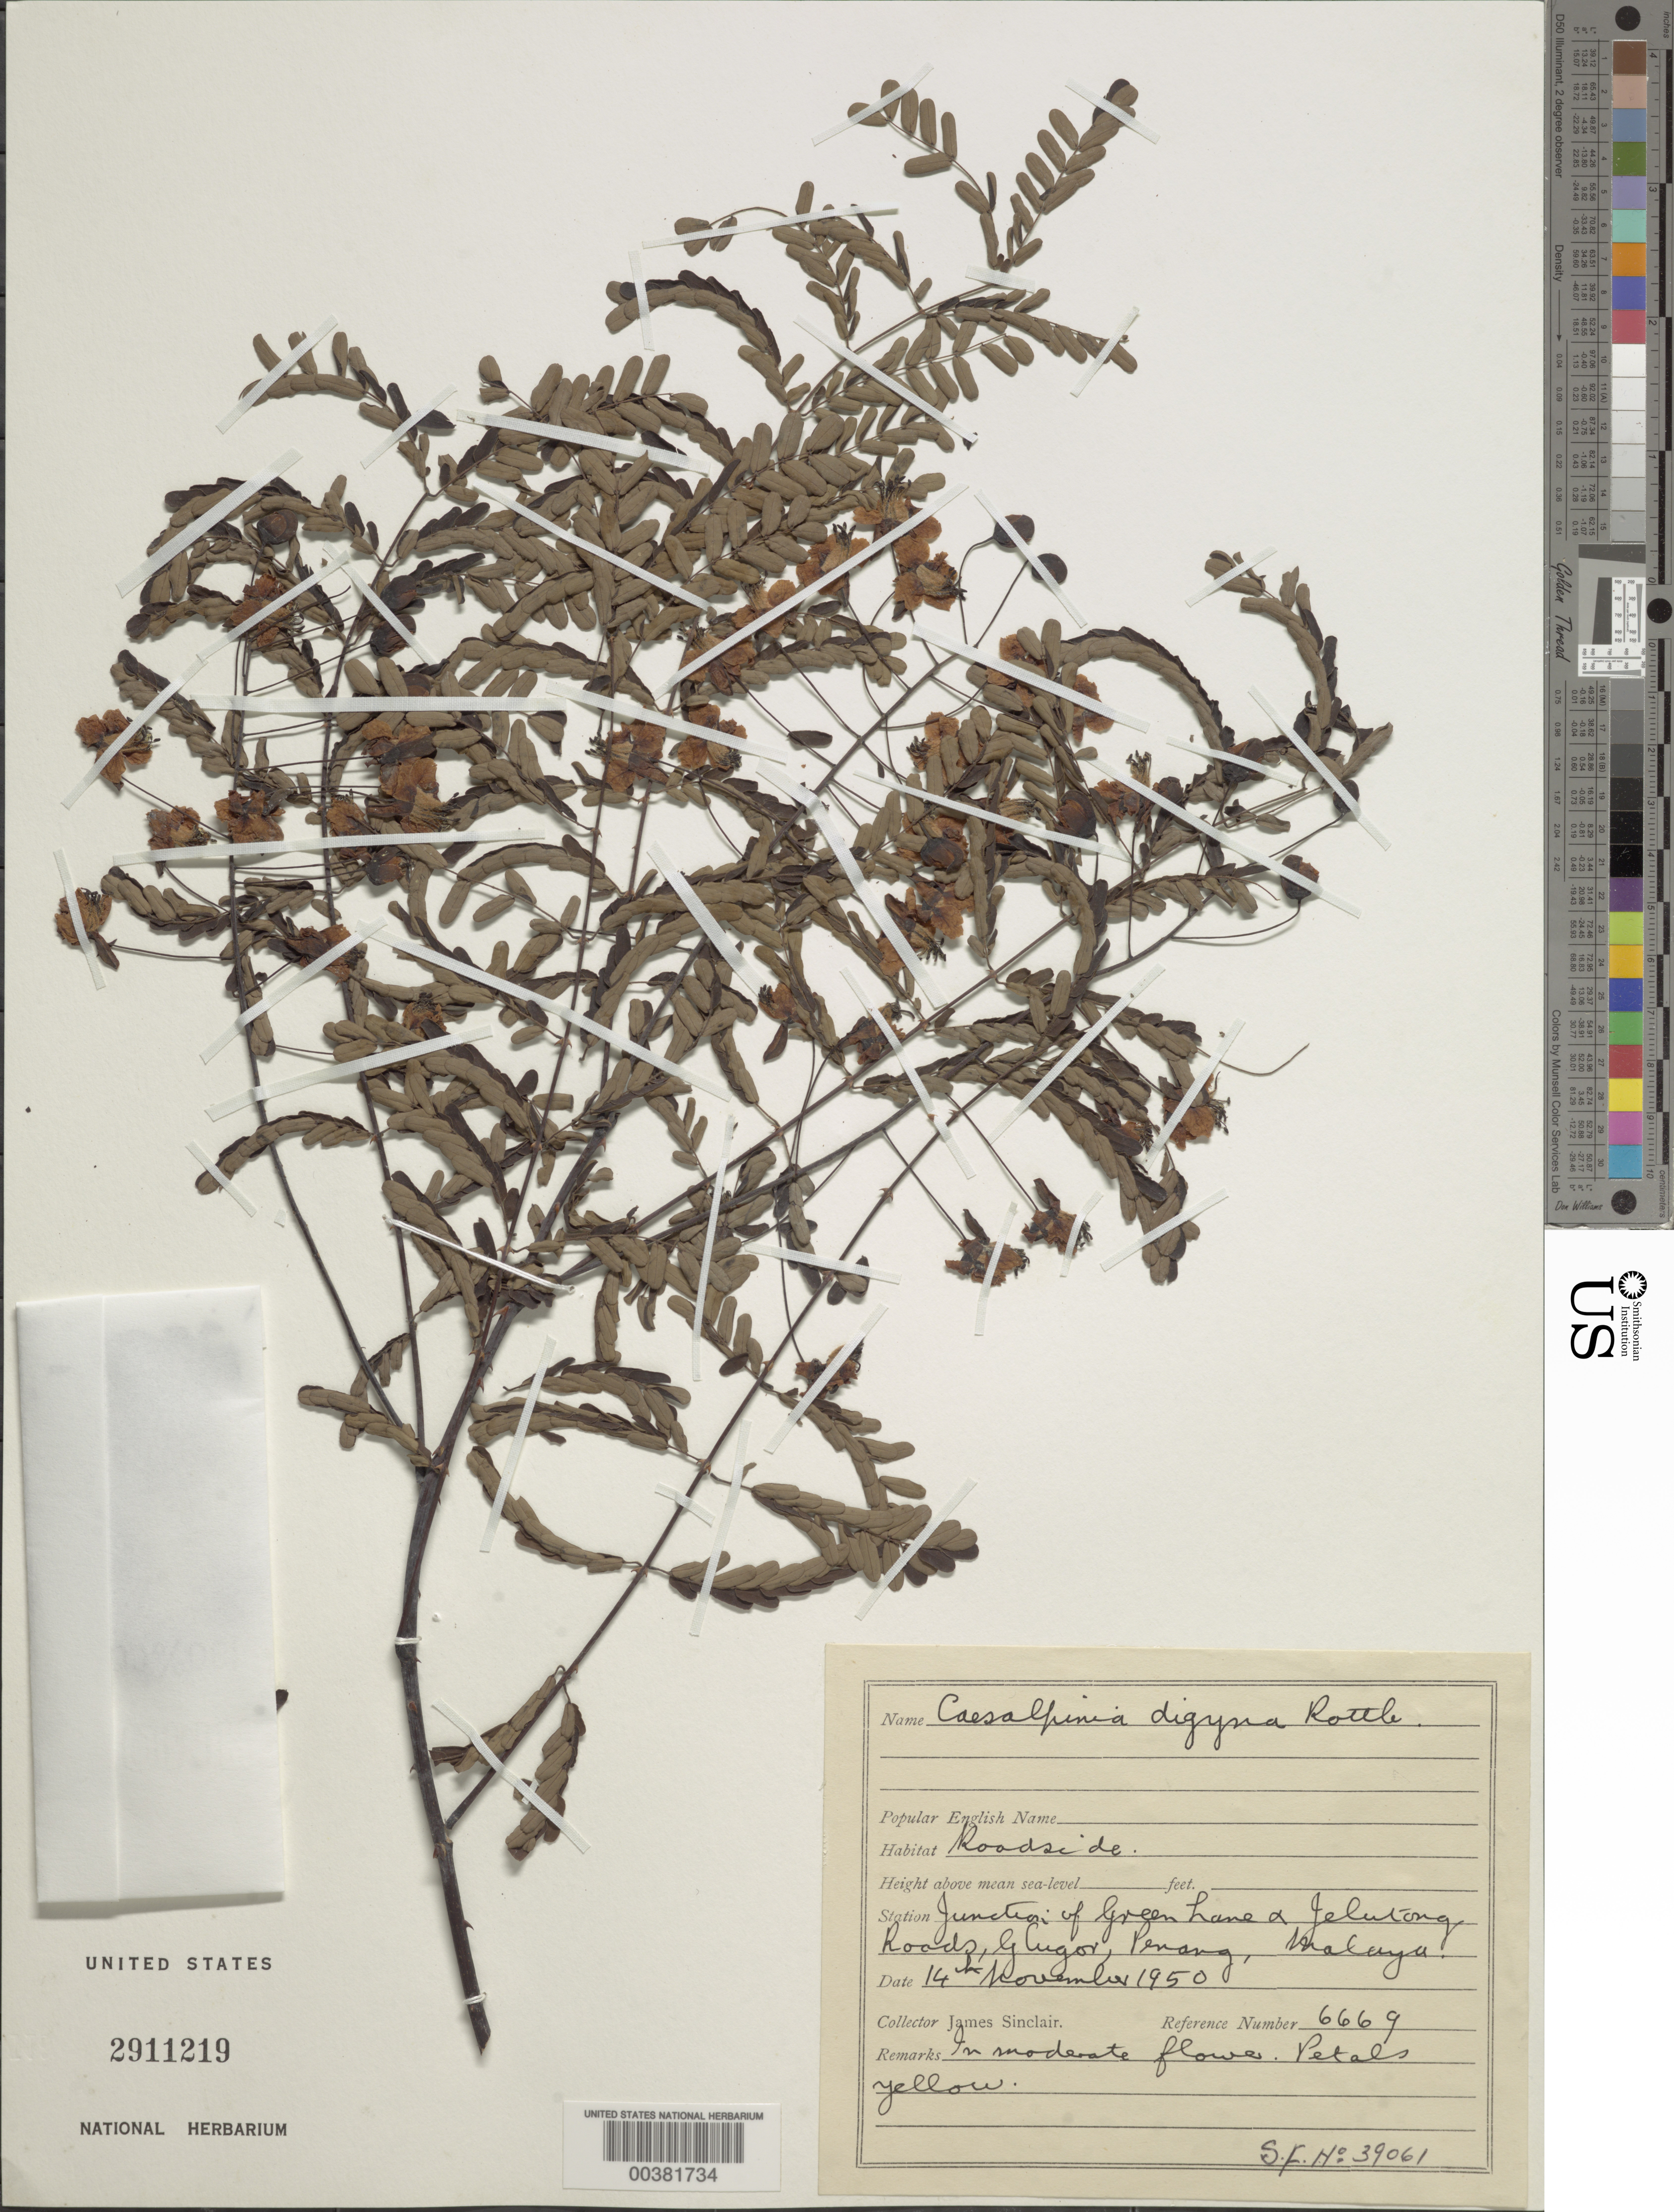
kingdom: Plantae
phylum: Tracheophyta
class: Magnoliopsida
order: Fabales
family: Fabaceae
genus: Moullava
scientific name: Moullava digyna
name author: (Röttler) Gagnon & G.P. Lewis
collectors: J. Sinclair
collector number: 6669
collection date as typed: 14 Nov 1950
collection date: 1950-11-14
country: Malaysia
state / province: Pulau Pinang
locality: Junction of green lane and jelutong roads, glugor [Malay Peninsula]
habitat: Roadside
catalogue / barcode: US 2911219